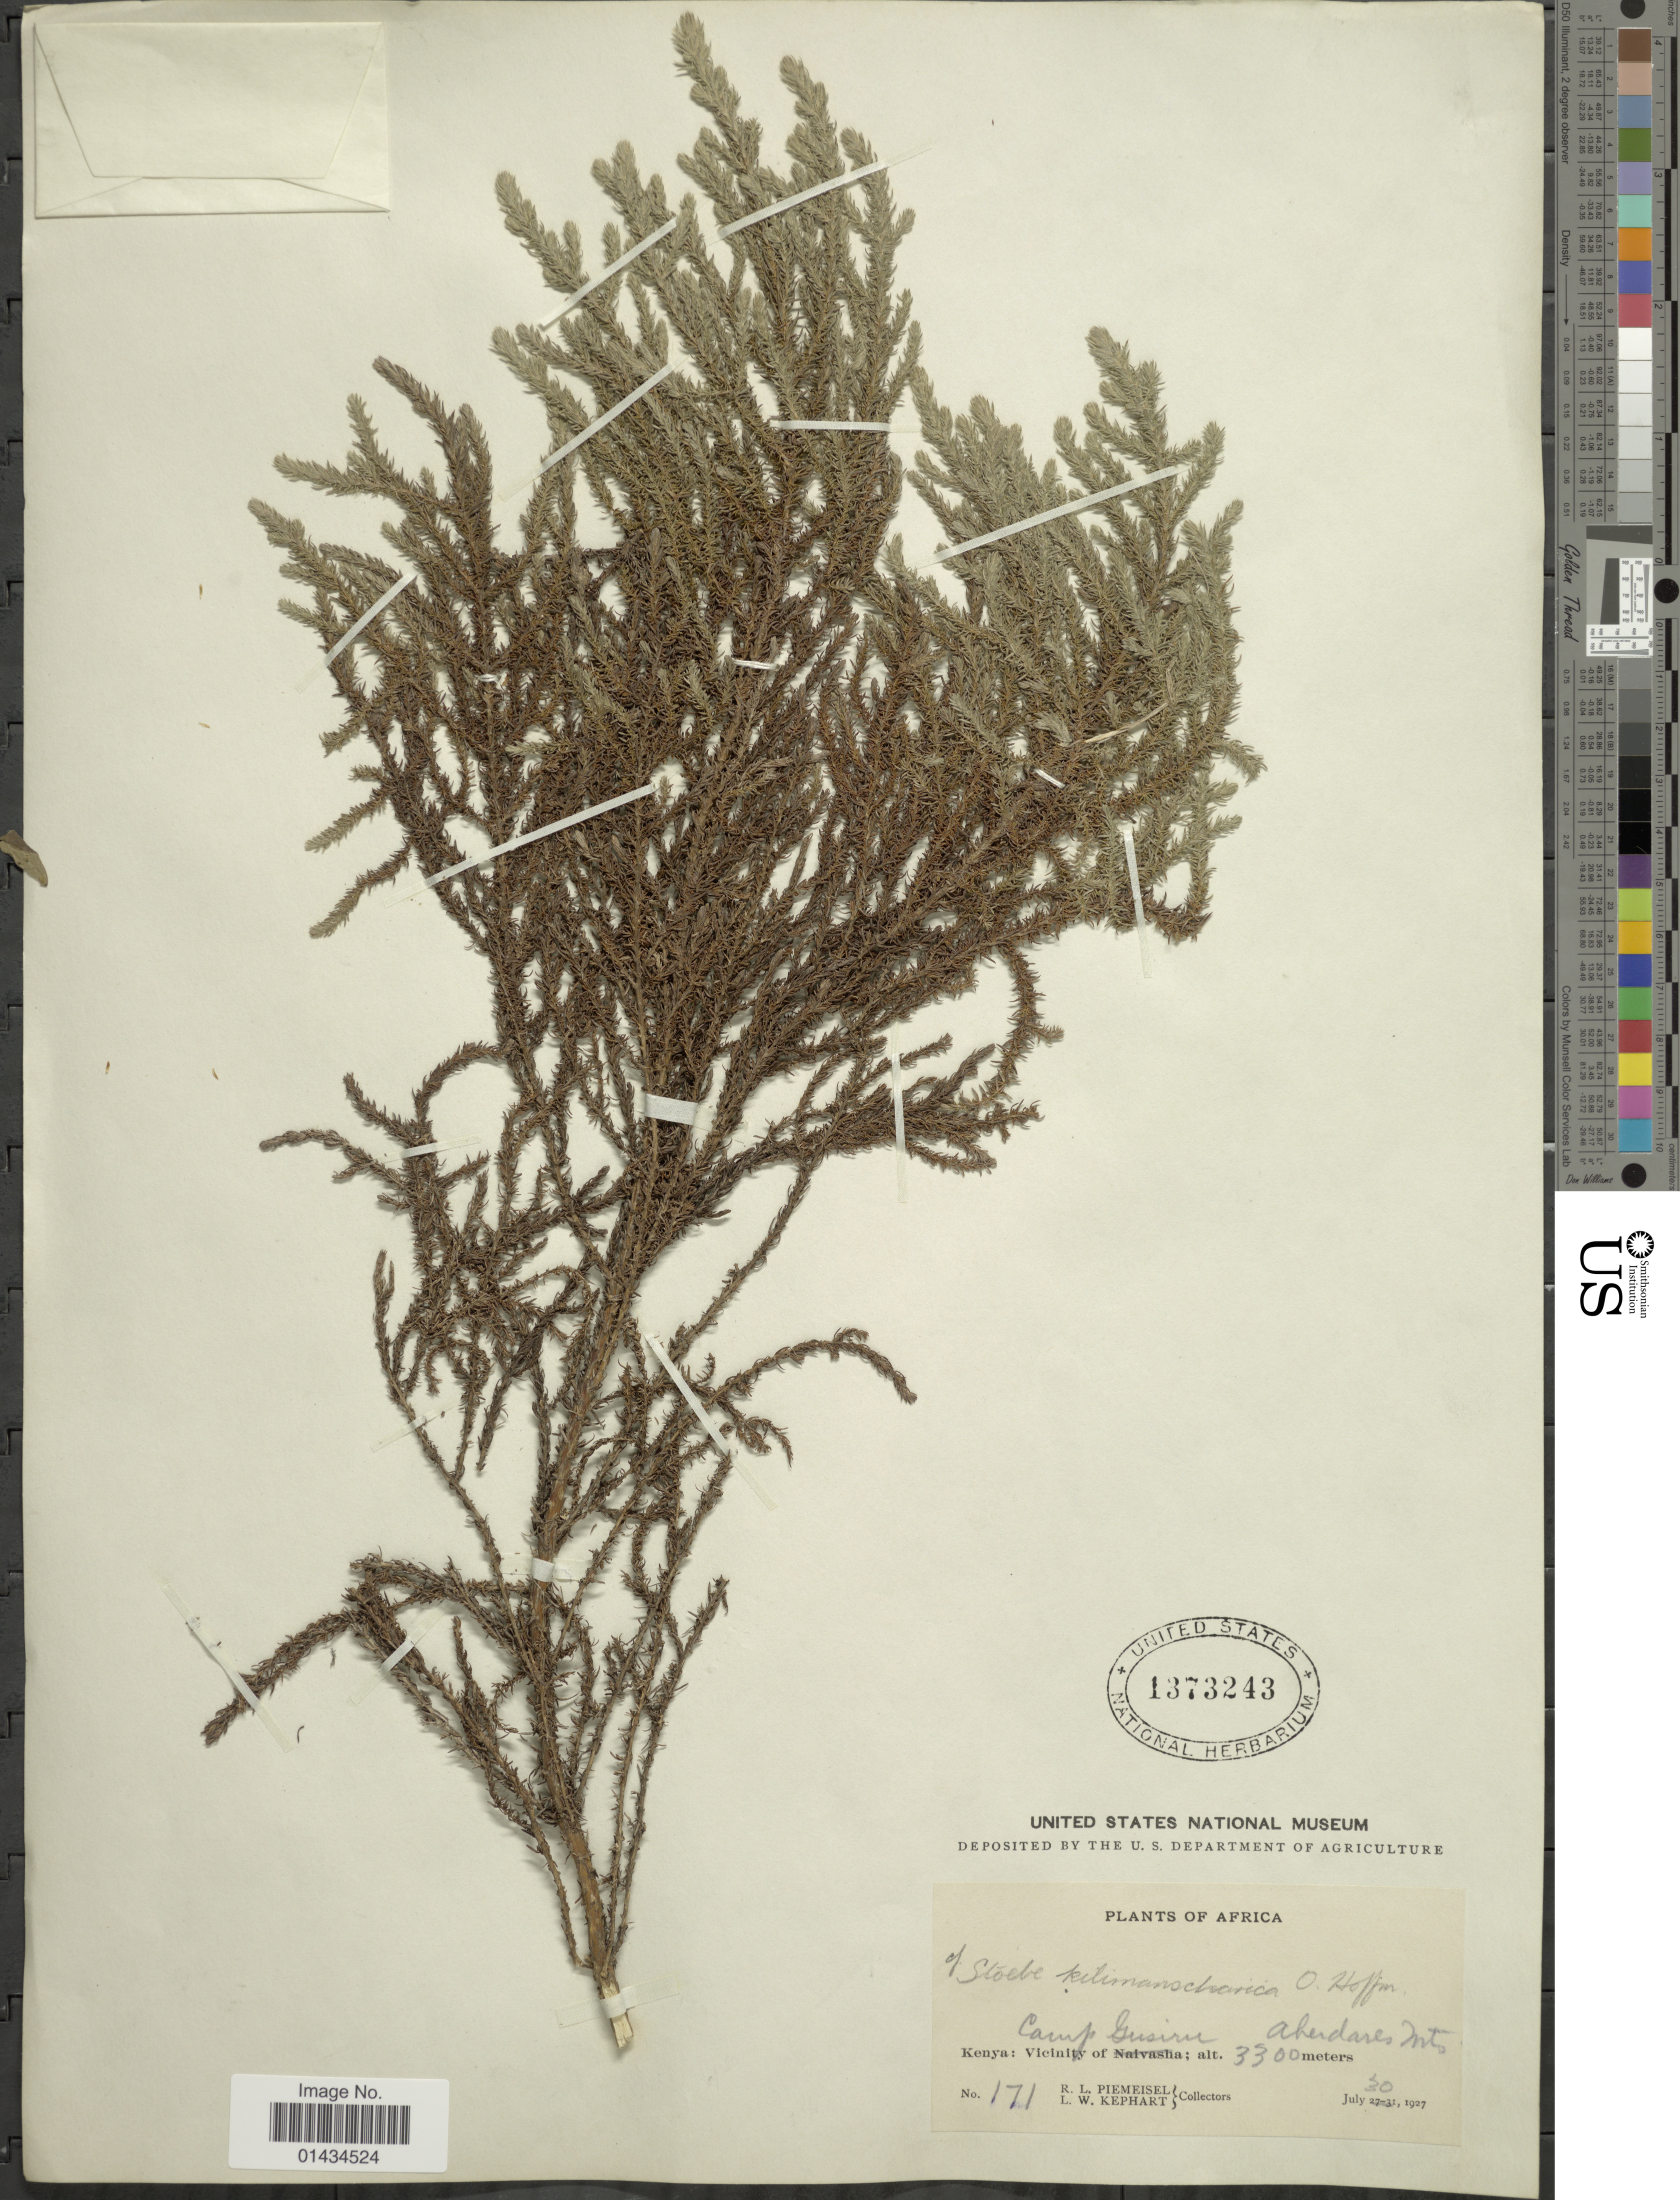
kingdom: Plantae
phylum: Tracheophyta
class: Magnoliopsida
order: Asterales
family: Asteraceae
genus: Stoebe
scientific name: Stoebe kilimandscharica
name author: O. Hoffm.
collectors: R. L. Piemeisel & L. W. Kephart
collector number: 171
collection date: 1927-07-30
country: Kenya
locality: Camp Gusiru, Alherdares Mts. [interpreted]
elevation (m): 3300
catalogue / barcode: US 1373243